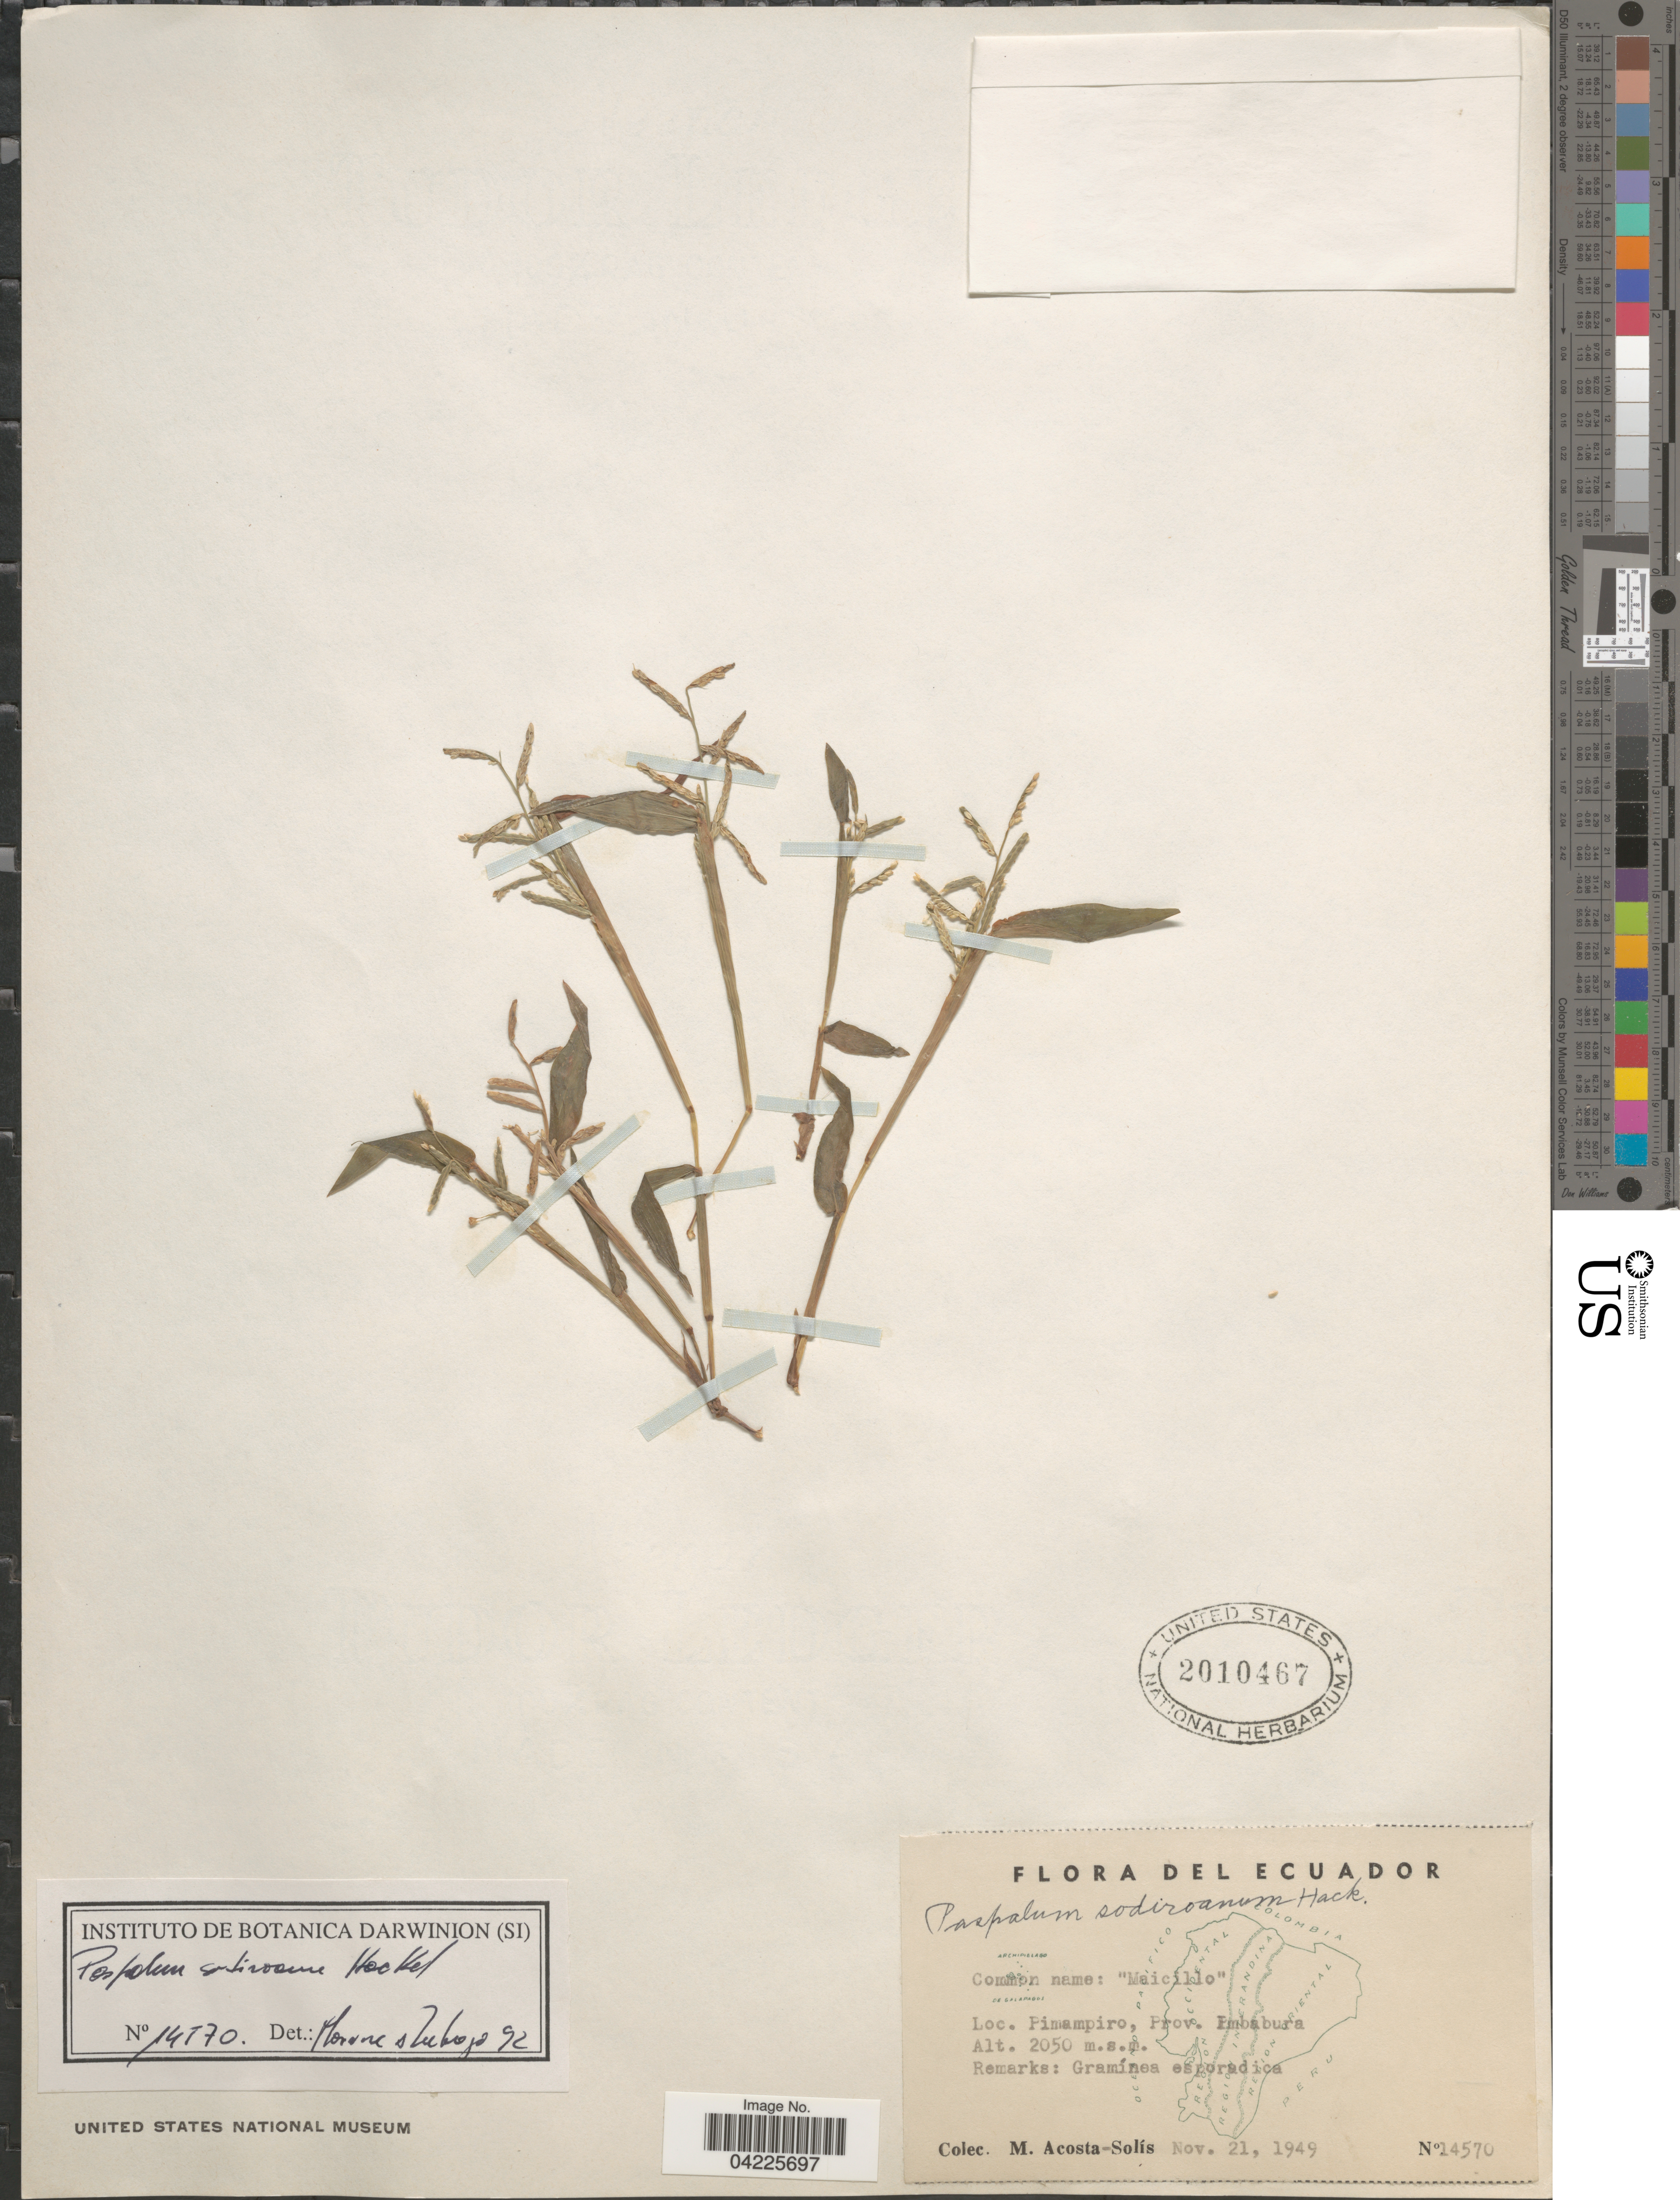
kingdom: Plantae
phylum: Tracheophyta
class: Liliopsida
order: Poales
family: Poaceae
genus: Paspalum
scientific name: Paspalum sodiroanum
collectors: M. Acosta Solis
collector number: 14570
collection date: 1949-11-21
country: Ecuador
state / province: Imbabura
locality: Pimampiro.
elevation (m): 2050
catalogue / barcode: US 2010467